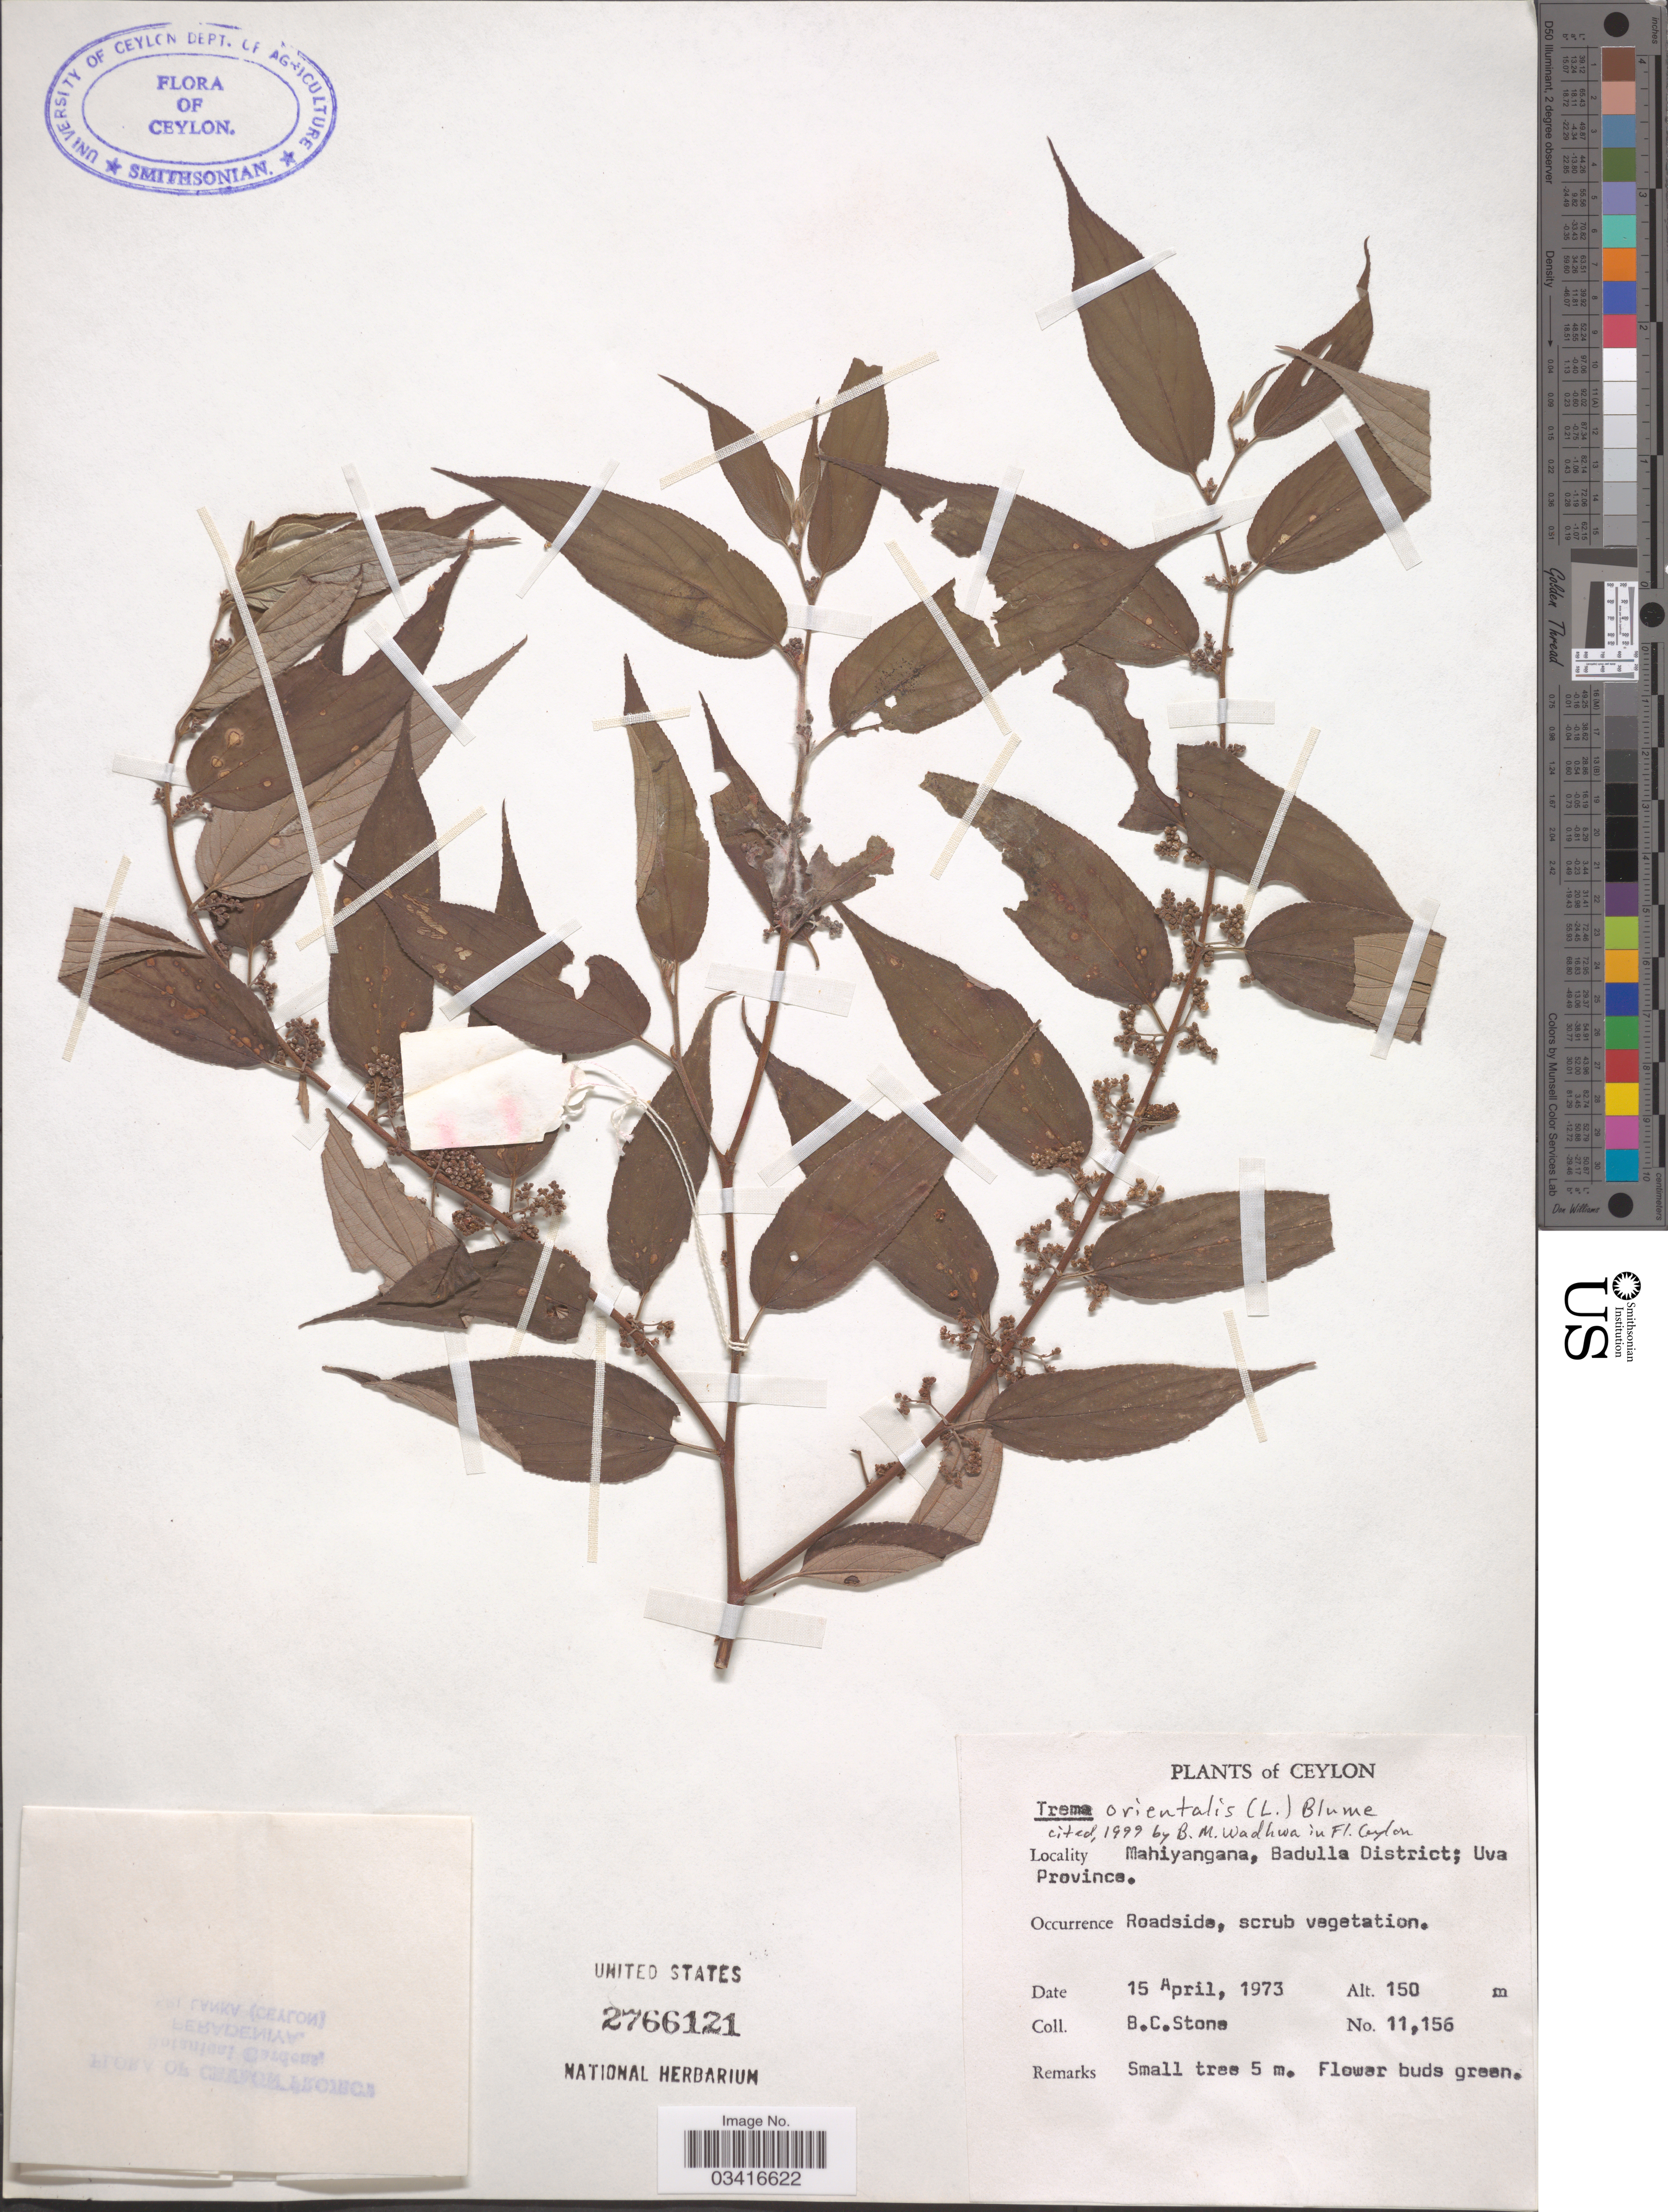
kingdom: Plantae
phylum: Tracheophyta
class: Magnoliopsida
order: Rosales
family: Cannabaceae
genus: Trema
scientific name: Trema orientale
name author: (L.) Blume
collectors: B. C. Stone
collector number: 11156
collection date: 1973-04-15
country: Sri Lanka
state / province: Uva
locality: Ceylon. Mahiyangana, Badulla District.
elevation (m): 150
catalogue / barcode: US 2766121